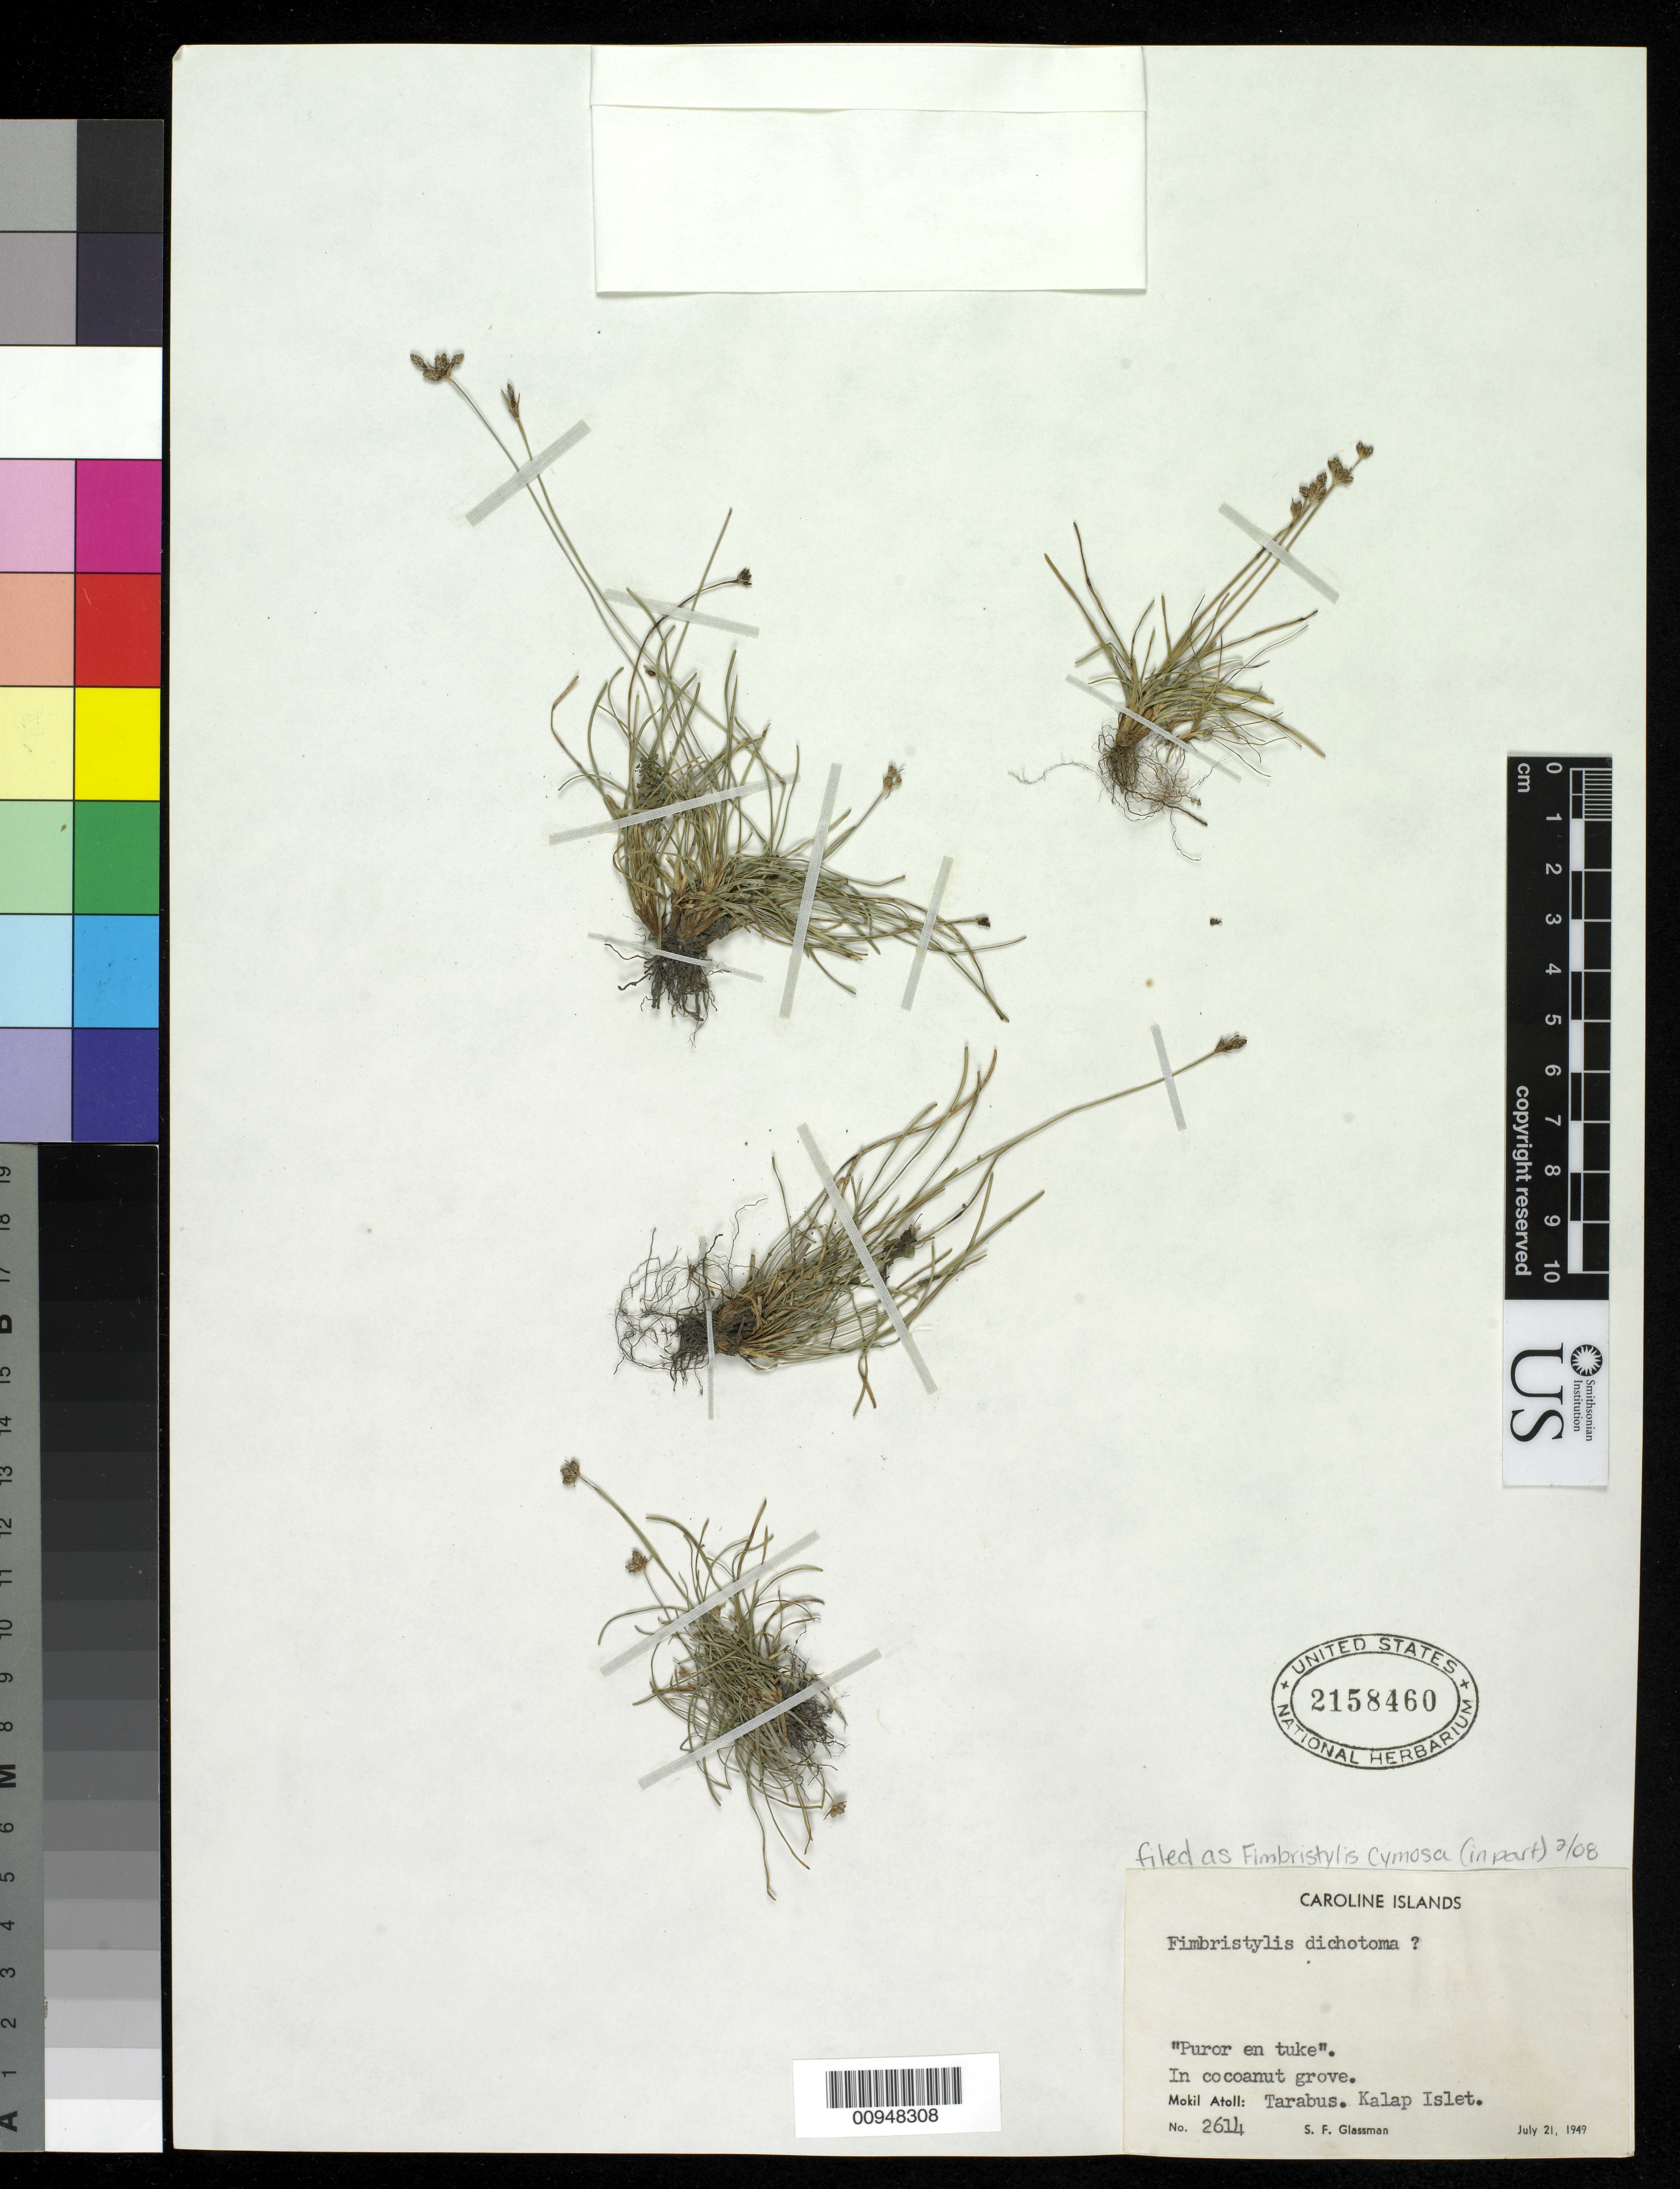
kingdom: Plantae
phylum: Tracheophyta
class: Liliopsida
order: Poales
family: Cyperaceae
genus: Fimbristylis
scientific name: Fimbristylis cymosa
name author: R. Br.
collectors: S. F. Glassman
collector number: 2614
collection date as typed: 21 Jul 1949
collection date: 1949-07-21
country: Micronesia, Federated States of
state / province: Pohnpei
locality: Wikalap Islet, In coconut grove.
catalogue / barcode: US 2158460